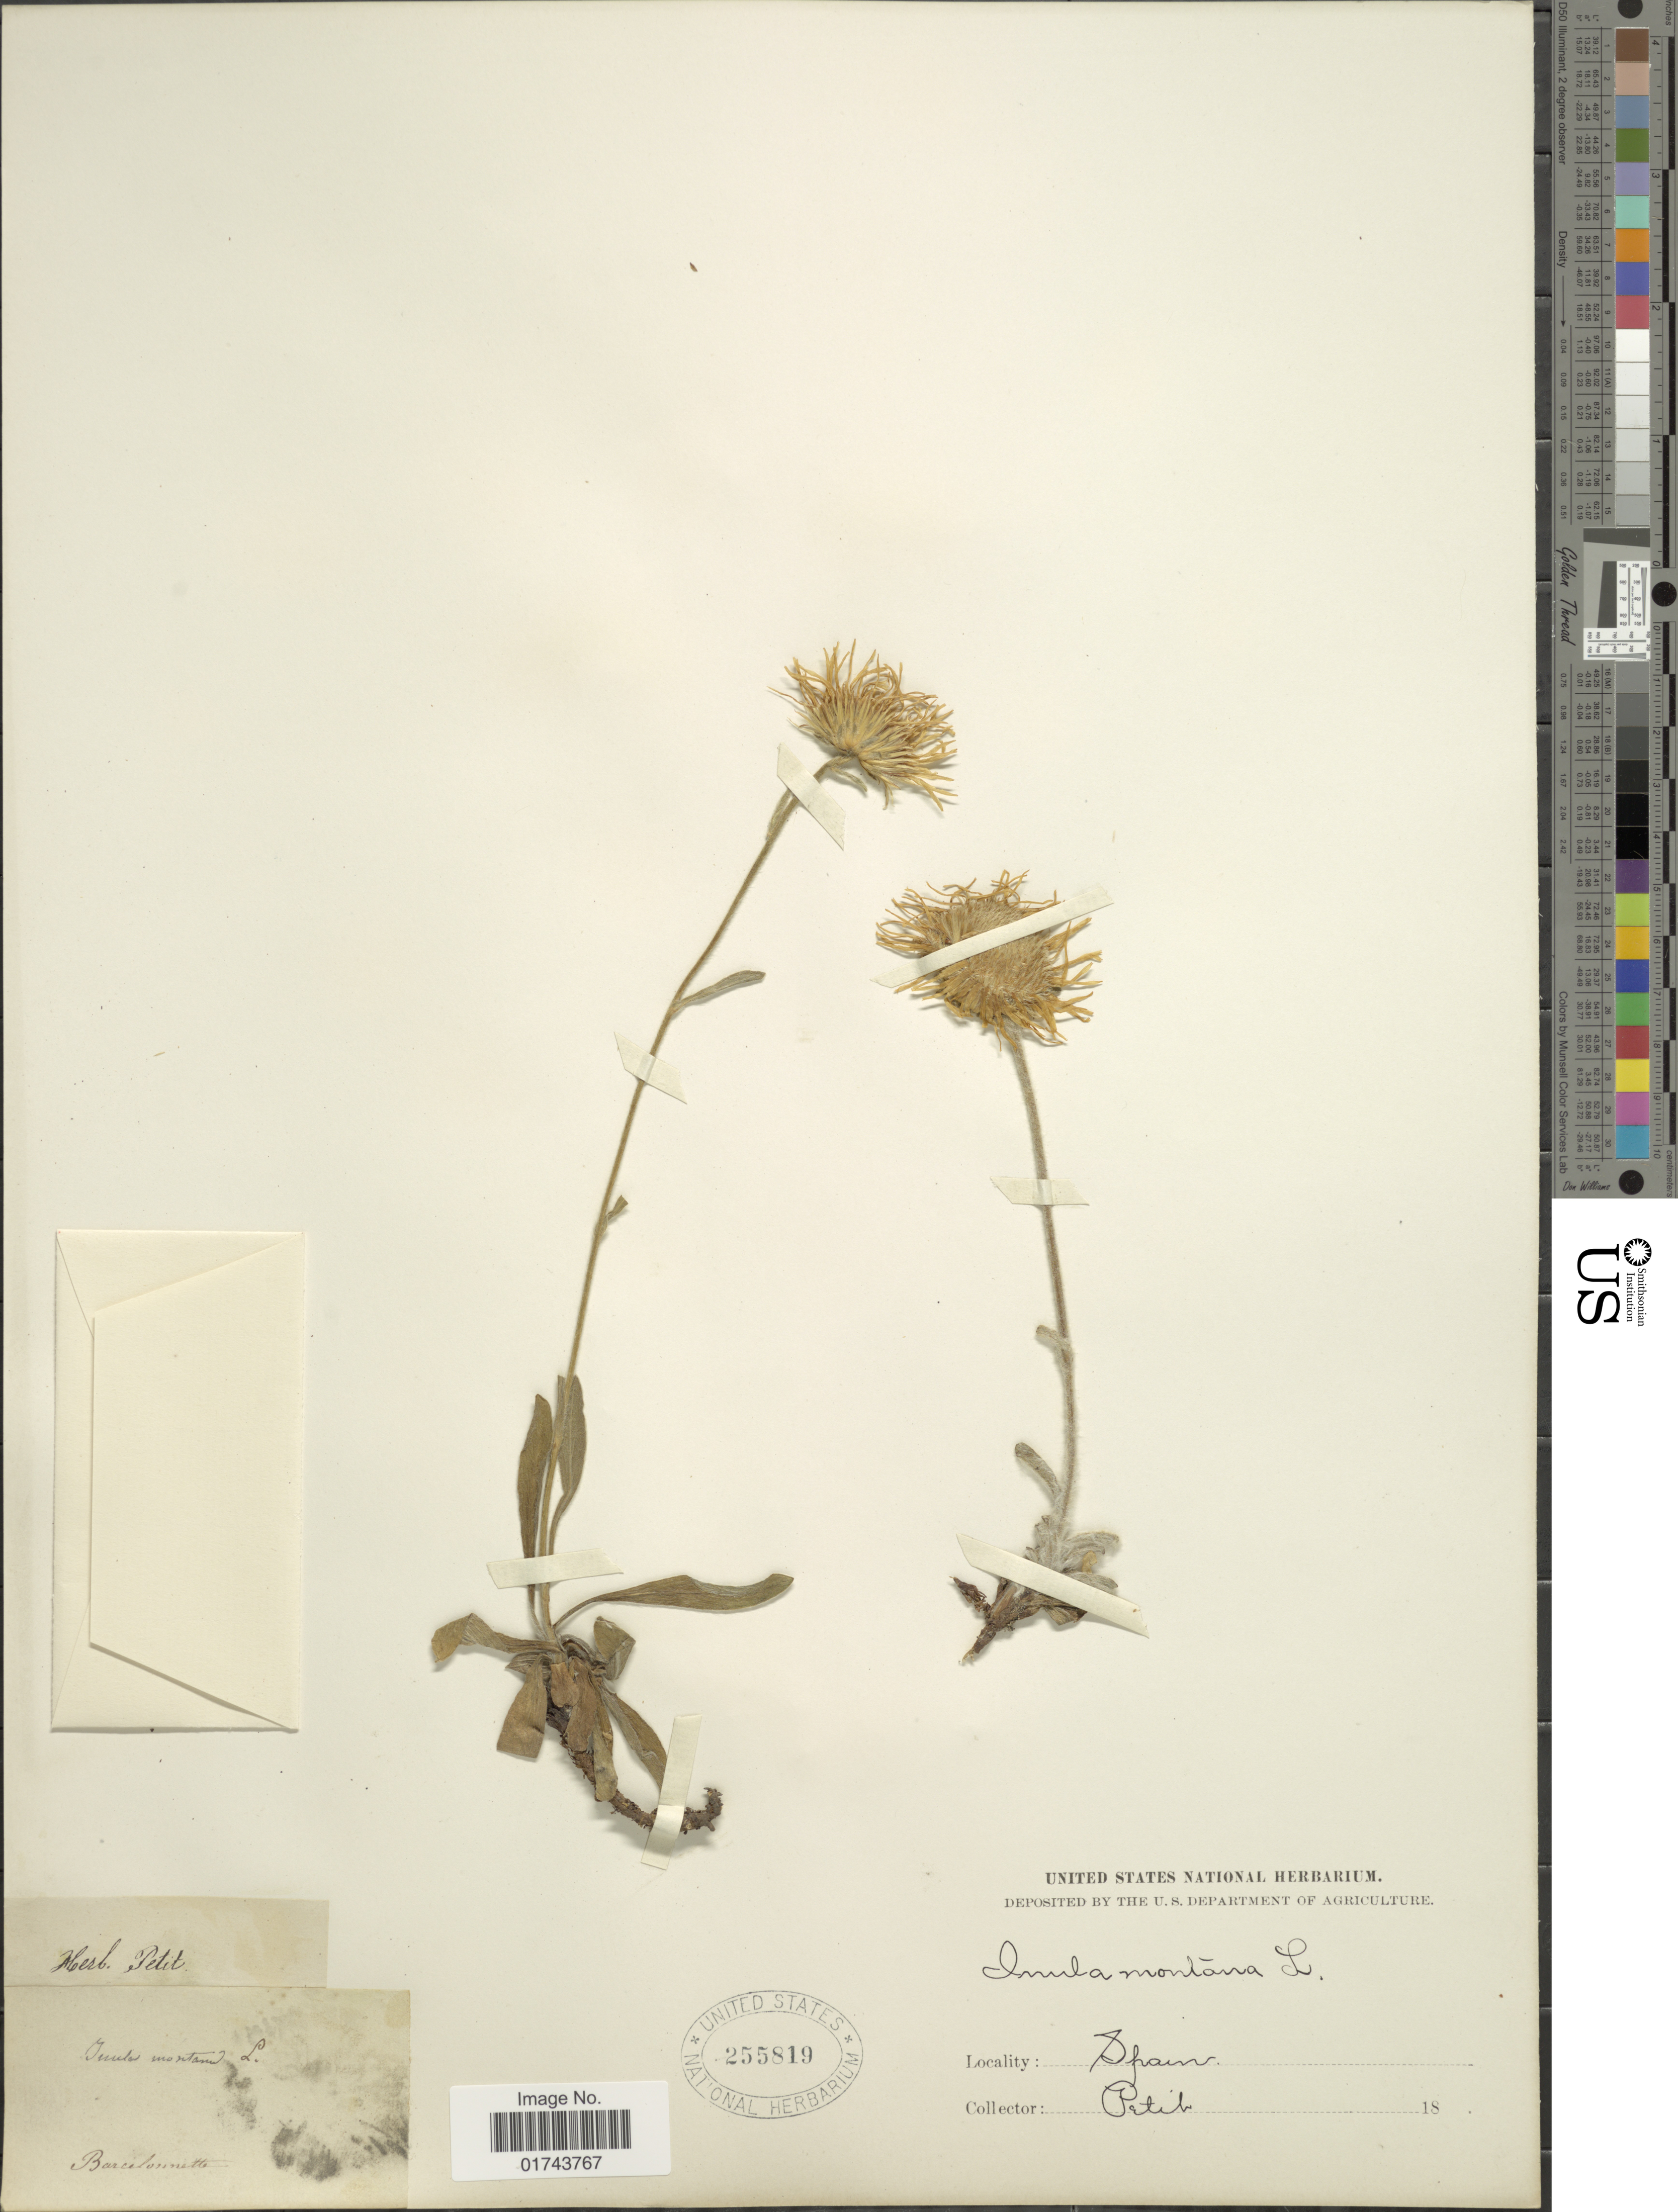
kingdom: Plantae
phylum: Tracheophyta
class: Magnoliopsida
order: Asterales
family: Asteraceae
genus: Inula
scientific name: Inula montana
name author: L.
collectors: Petit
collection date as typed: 18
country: Spain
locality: Barcelonette, Spain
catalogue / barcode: US 255818